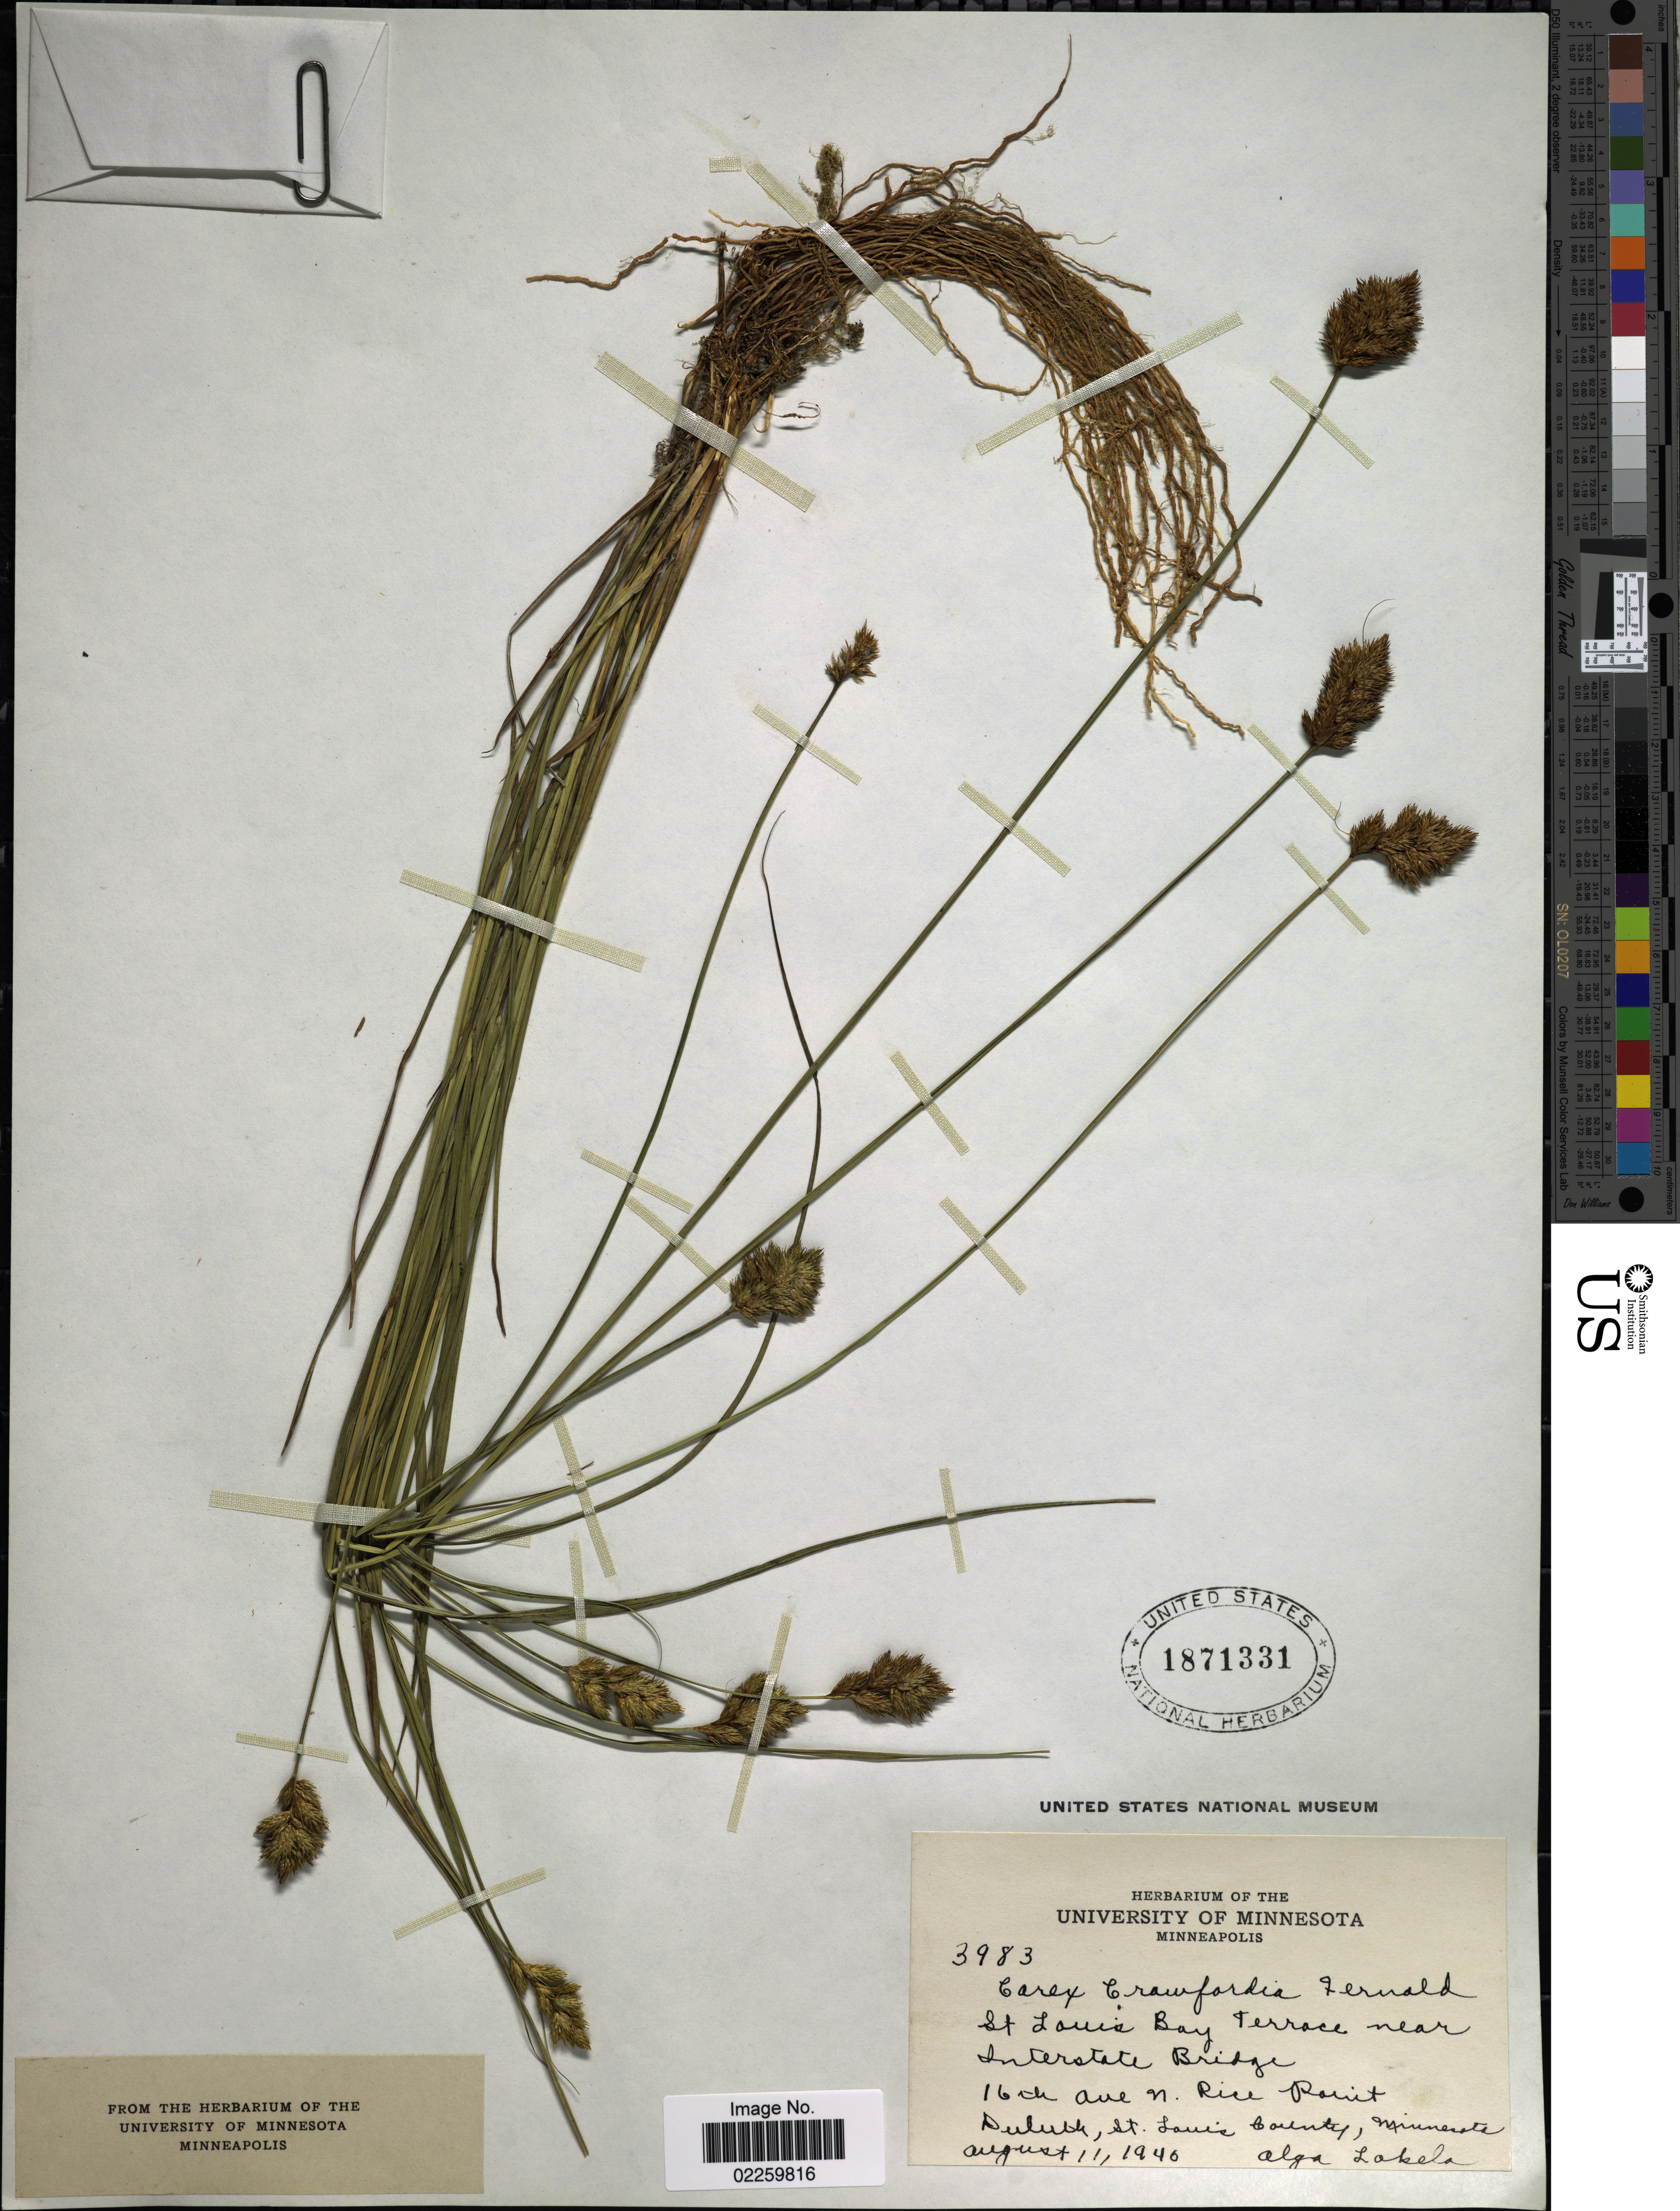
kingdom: Plantae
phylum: Tracheophyta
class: Liliopsida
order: Poales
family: Cyperaceae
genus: Carex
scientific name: Carex crawfordii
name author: Fernald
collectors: O. K. Lakela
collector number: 3983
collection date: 1946-08-11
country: United States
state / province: Minnesota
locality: St Louis Bay Terrace near Interstate Bridge, 16th Ave N. Rice Point, Duluth, St. Louis County.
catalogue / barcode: US 1871331